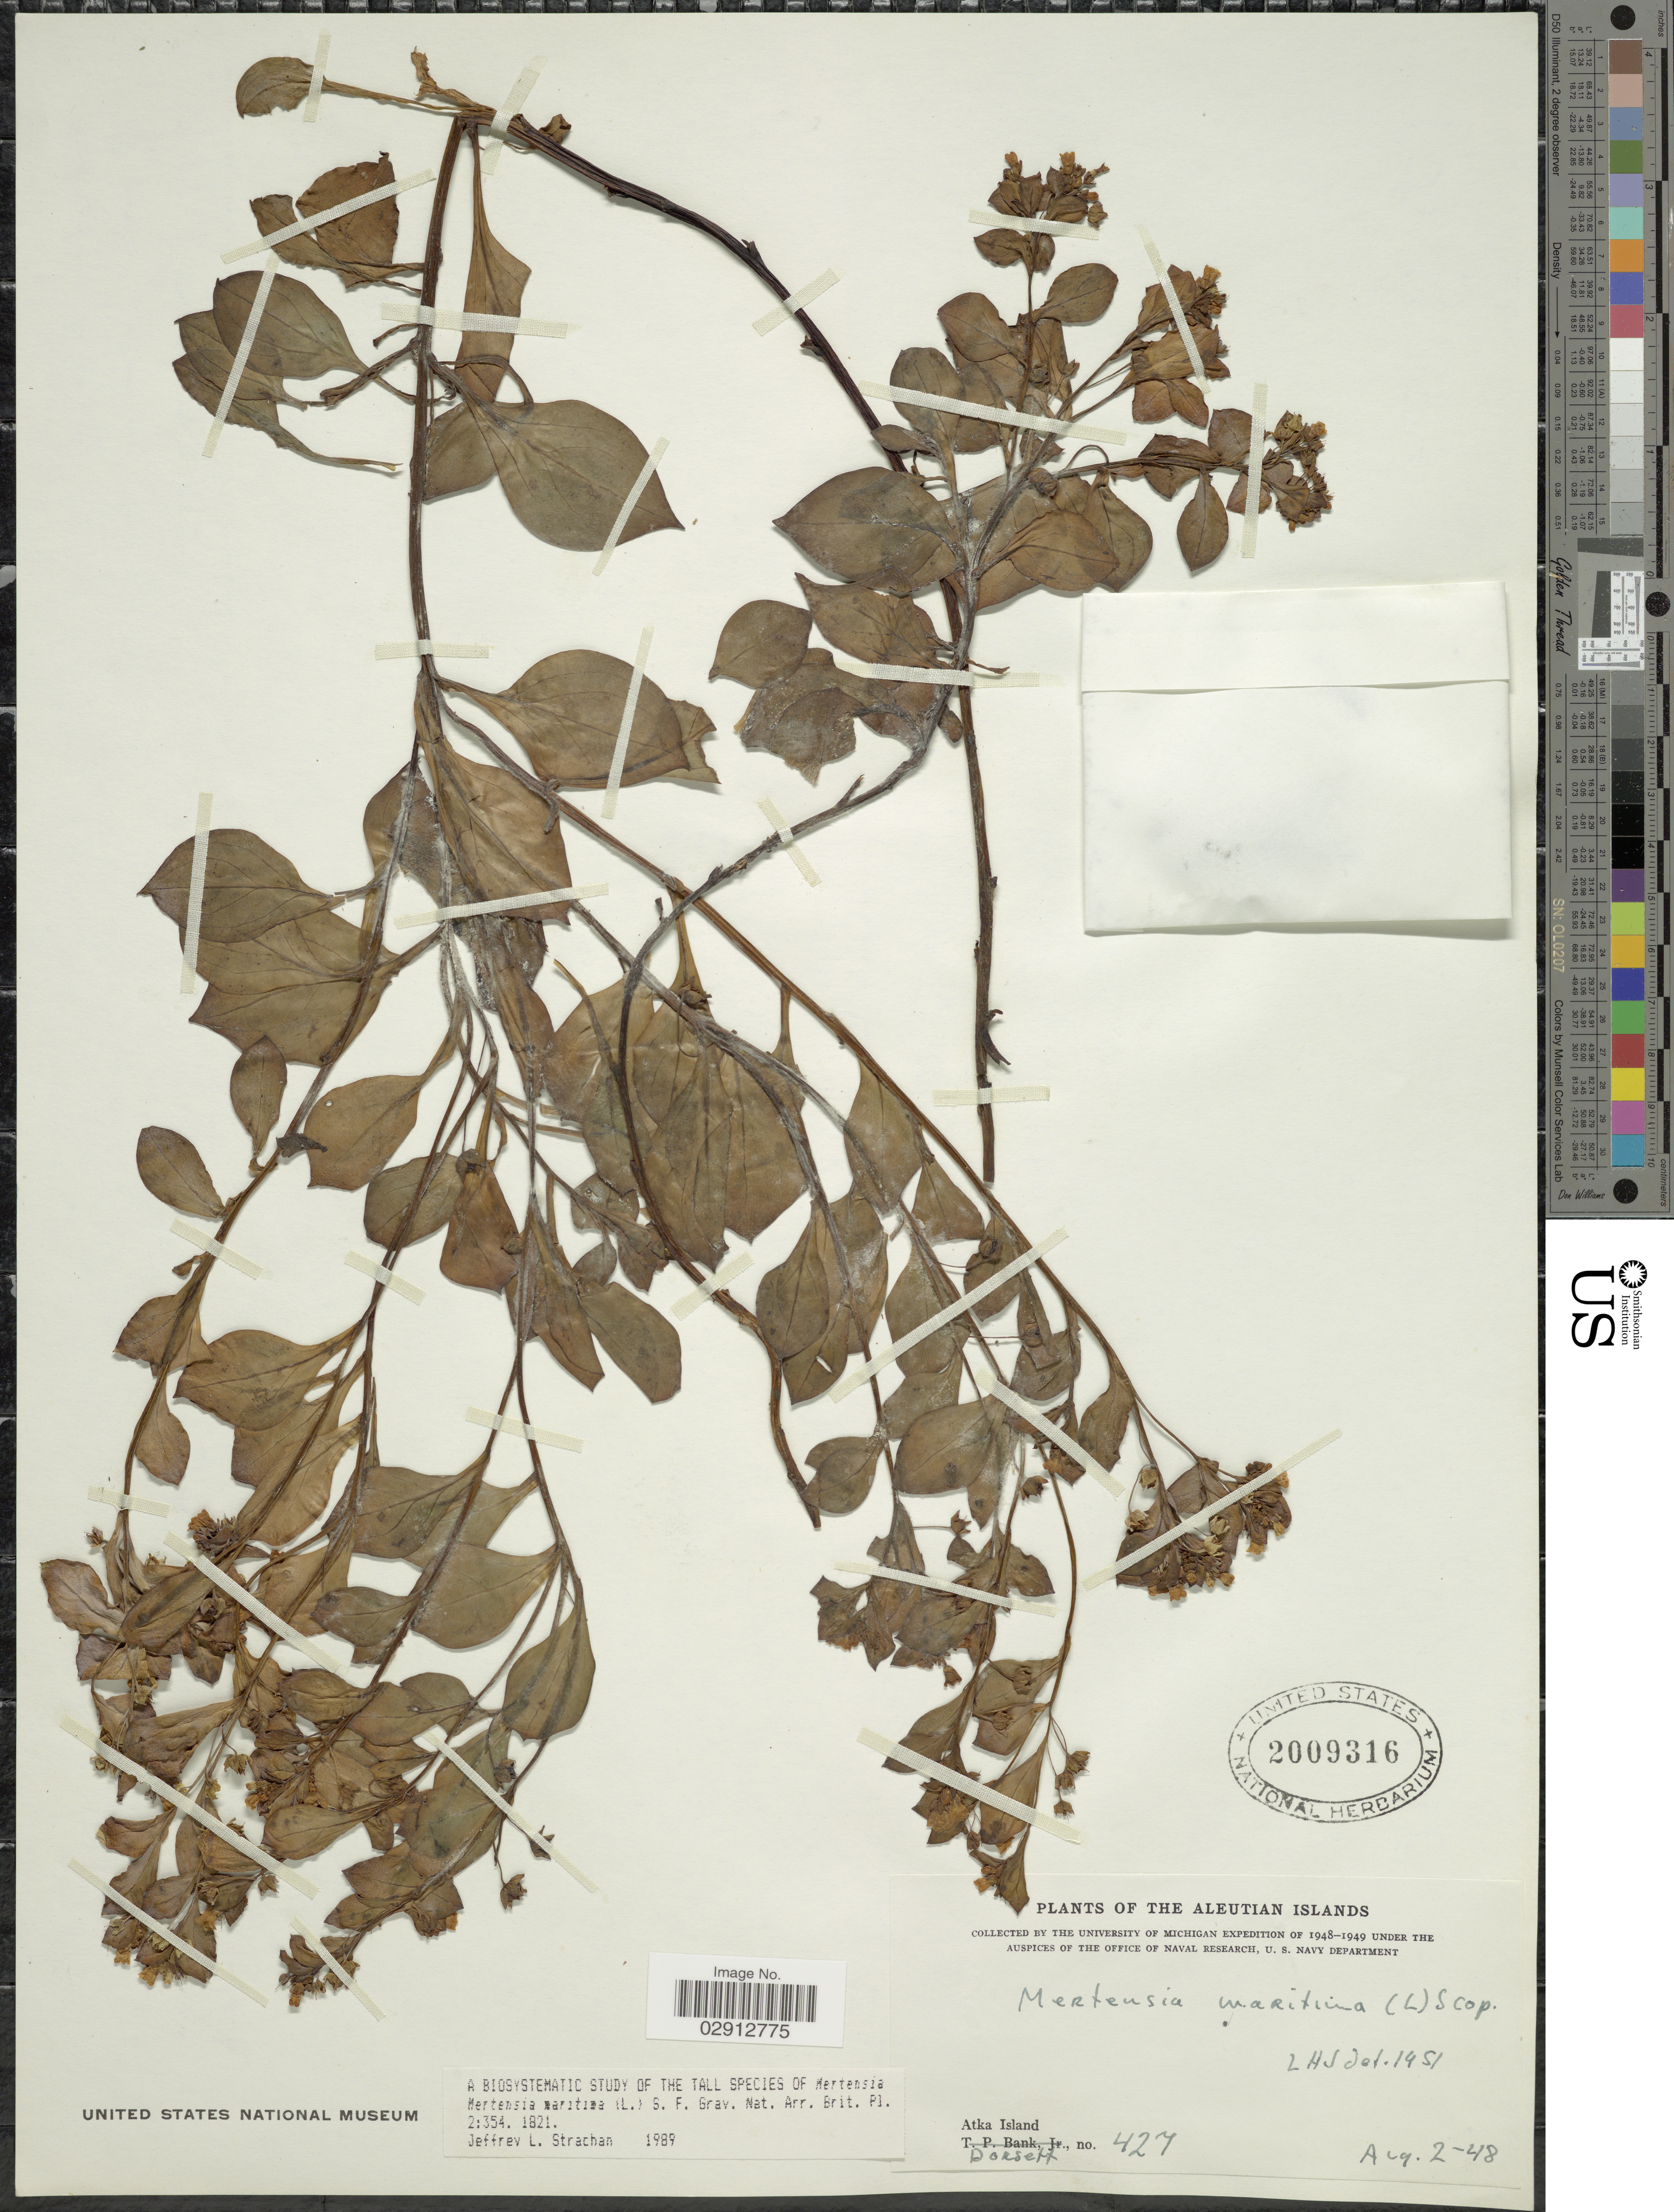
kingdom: Plantae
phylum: Tracheophyta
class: Magnoliopsida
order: Boraginales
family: Boraginaceae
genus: Mertensia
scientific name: Mertensia maritima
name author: (L.) S.F. Gray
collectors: -- Dorsett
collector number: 427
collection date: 1948-08-02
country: United States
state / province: Alaska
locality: Aleutian Islands. Atka Island.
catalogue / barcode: US 2009316